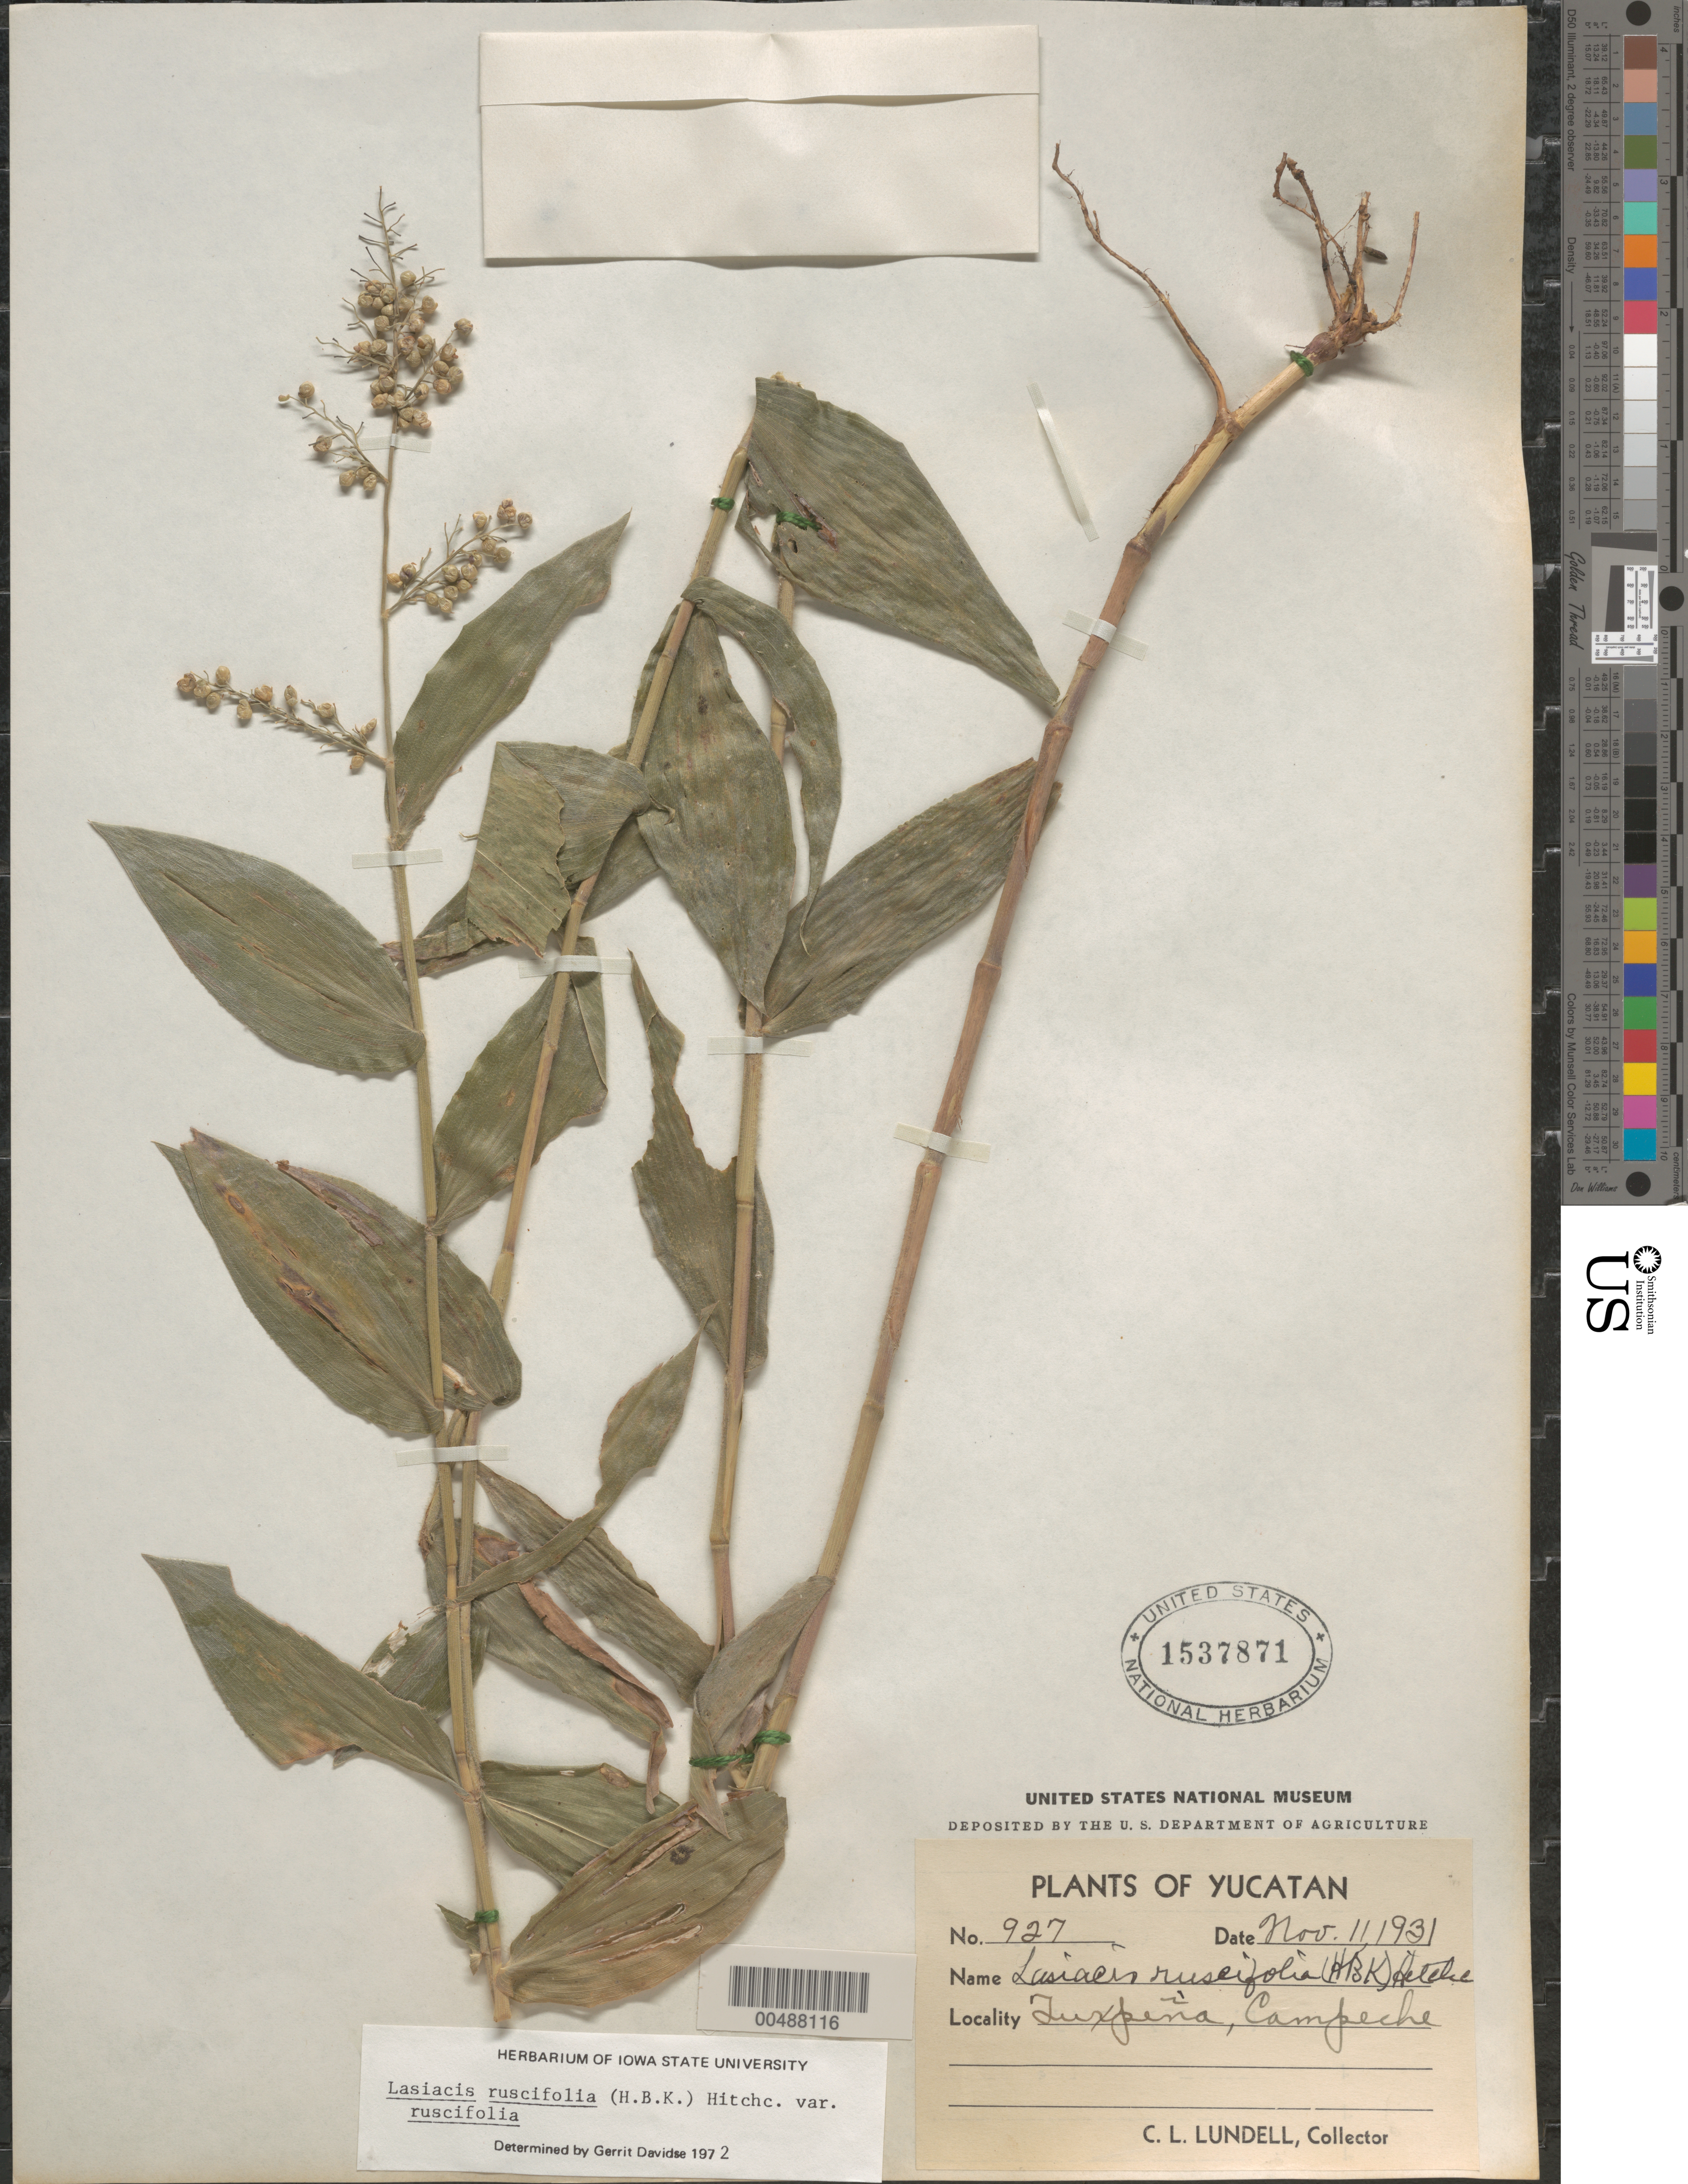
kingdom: Plantae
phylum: Tracheophyta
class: Liliopsida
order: Poales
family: Poaceae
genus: Lasiacis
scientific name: Lasiacis ruscifolia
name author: (Kunth) Hitchc.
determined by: Davidse, Gerrit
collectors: C. L. Lundell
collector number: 927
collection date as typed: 11 Nov 1931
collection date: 1931-11-11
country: Mexico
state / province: Chiapas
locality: Yucatan (Peninsula), Tuxpe¤a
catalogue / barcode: US 1537871